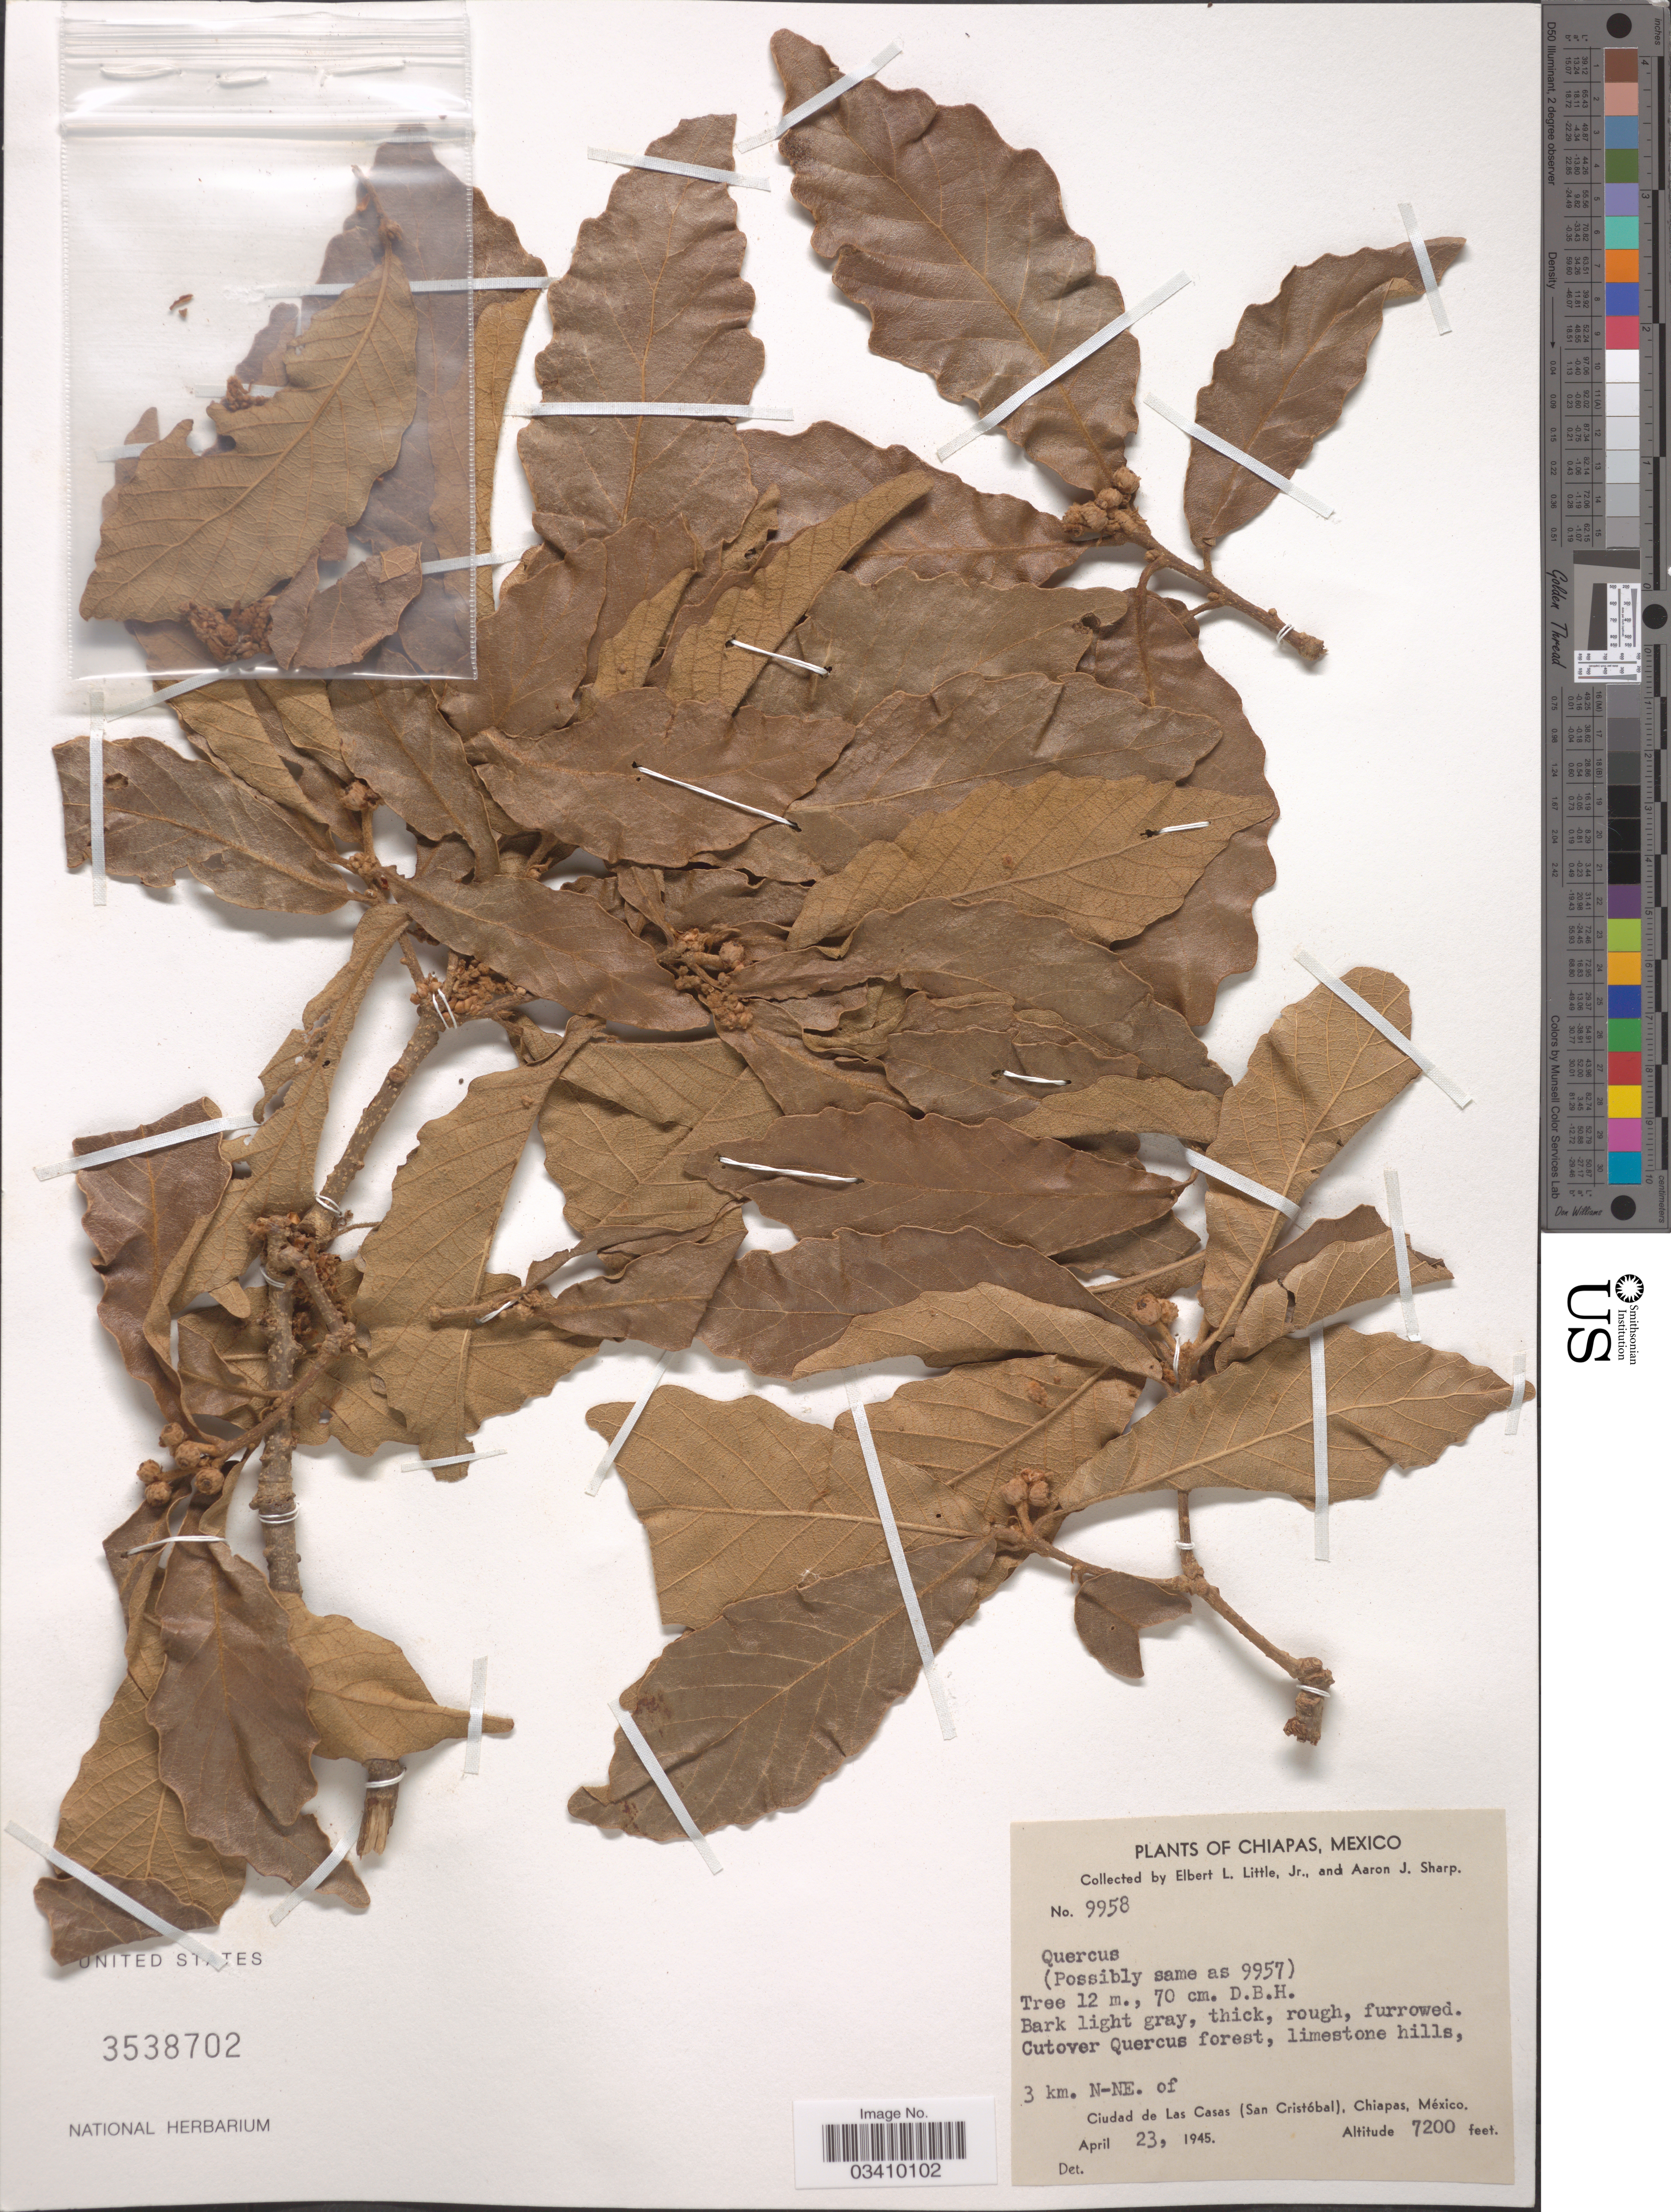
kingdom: Plantae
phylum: Tracheophyta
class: Magnoliopsida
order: Fagales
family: Fagaceae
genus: Quercus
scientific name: Quercus sp.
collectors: E. L. Little & Mrs A. J. Sharp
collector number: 9958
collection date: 1945-04-23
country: Mexico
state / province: Chiapas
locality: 3 km. N-NE. of Ciudad de Las Casas (San Cristóbal).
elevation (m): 2195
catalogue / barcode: US 3538702